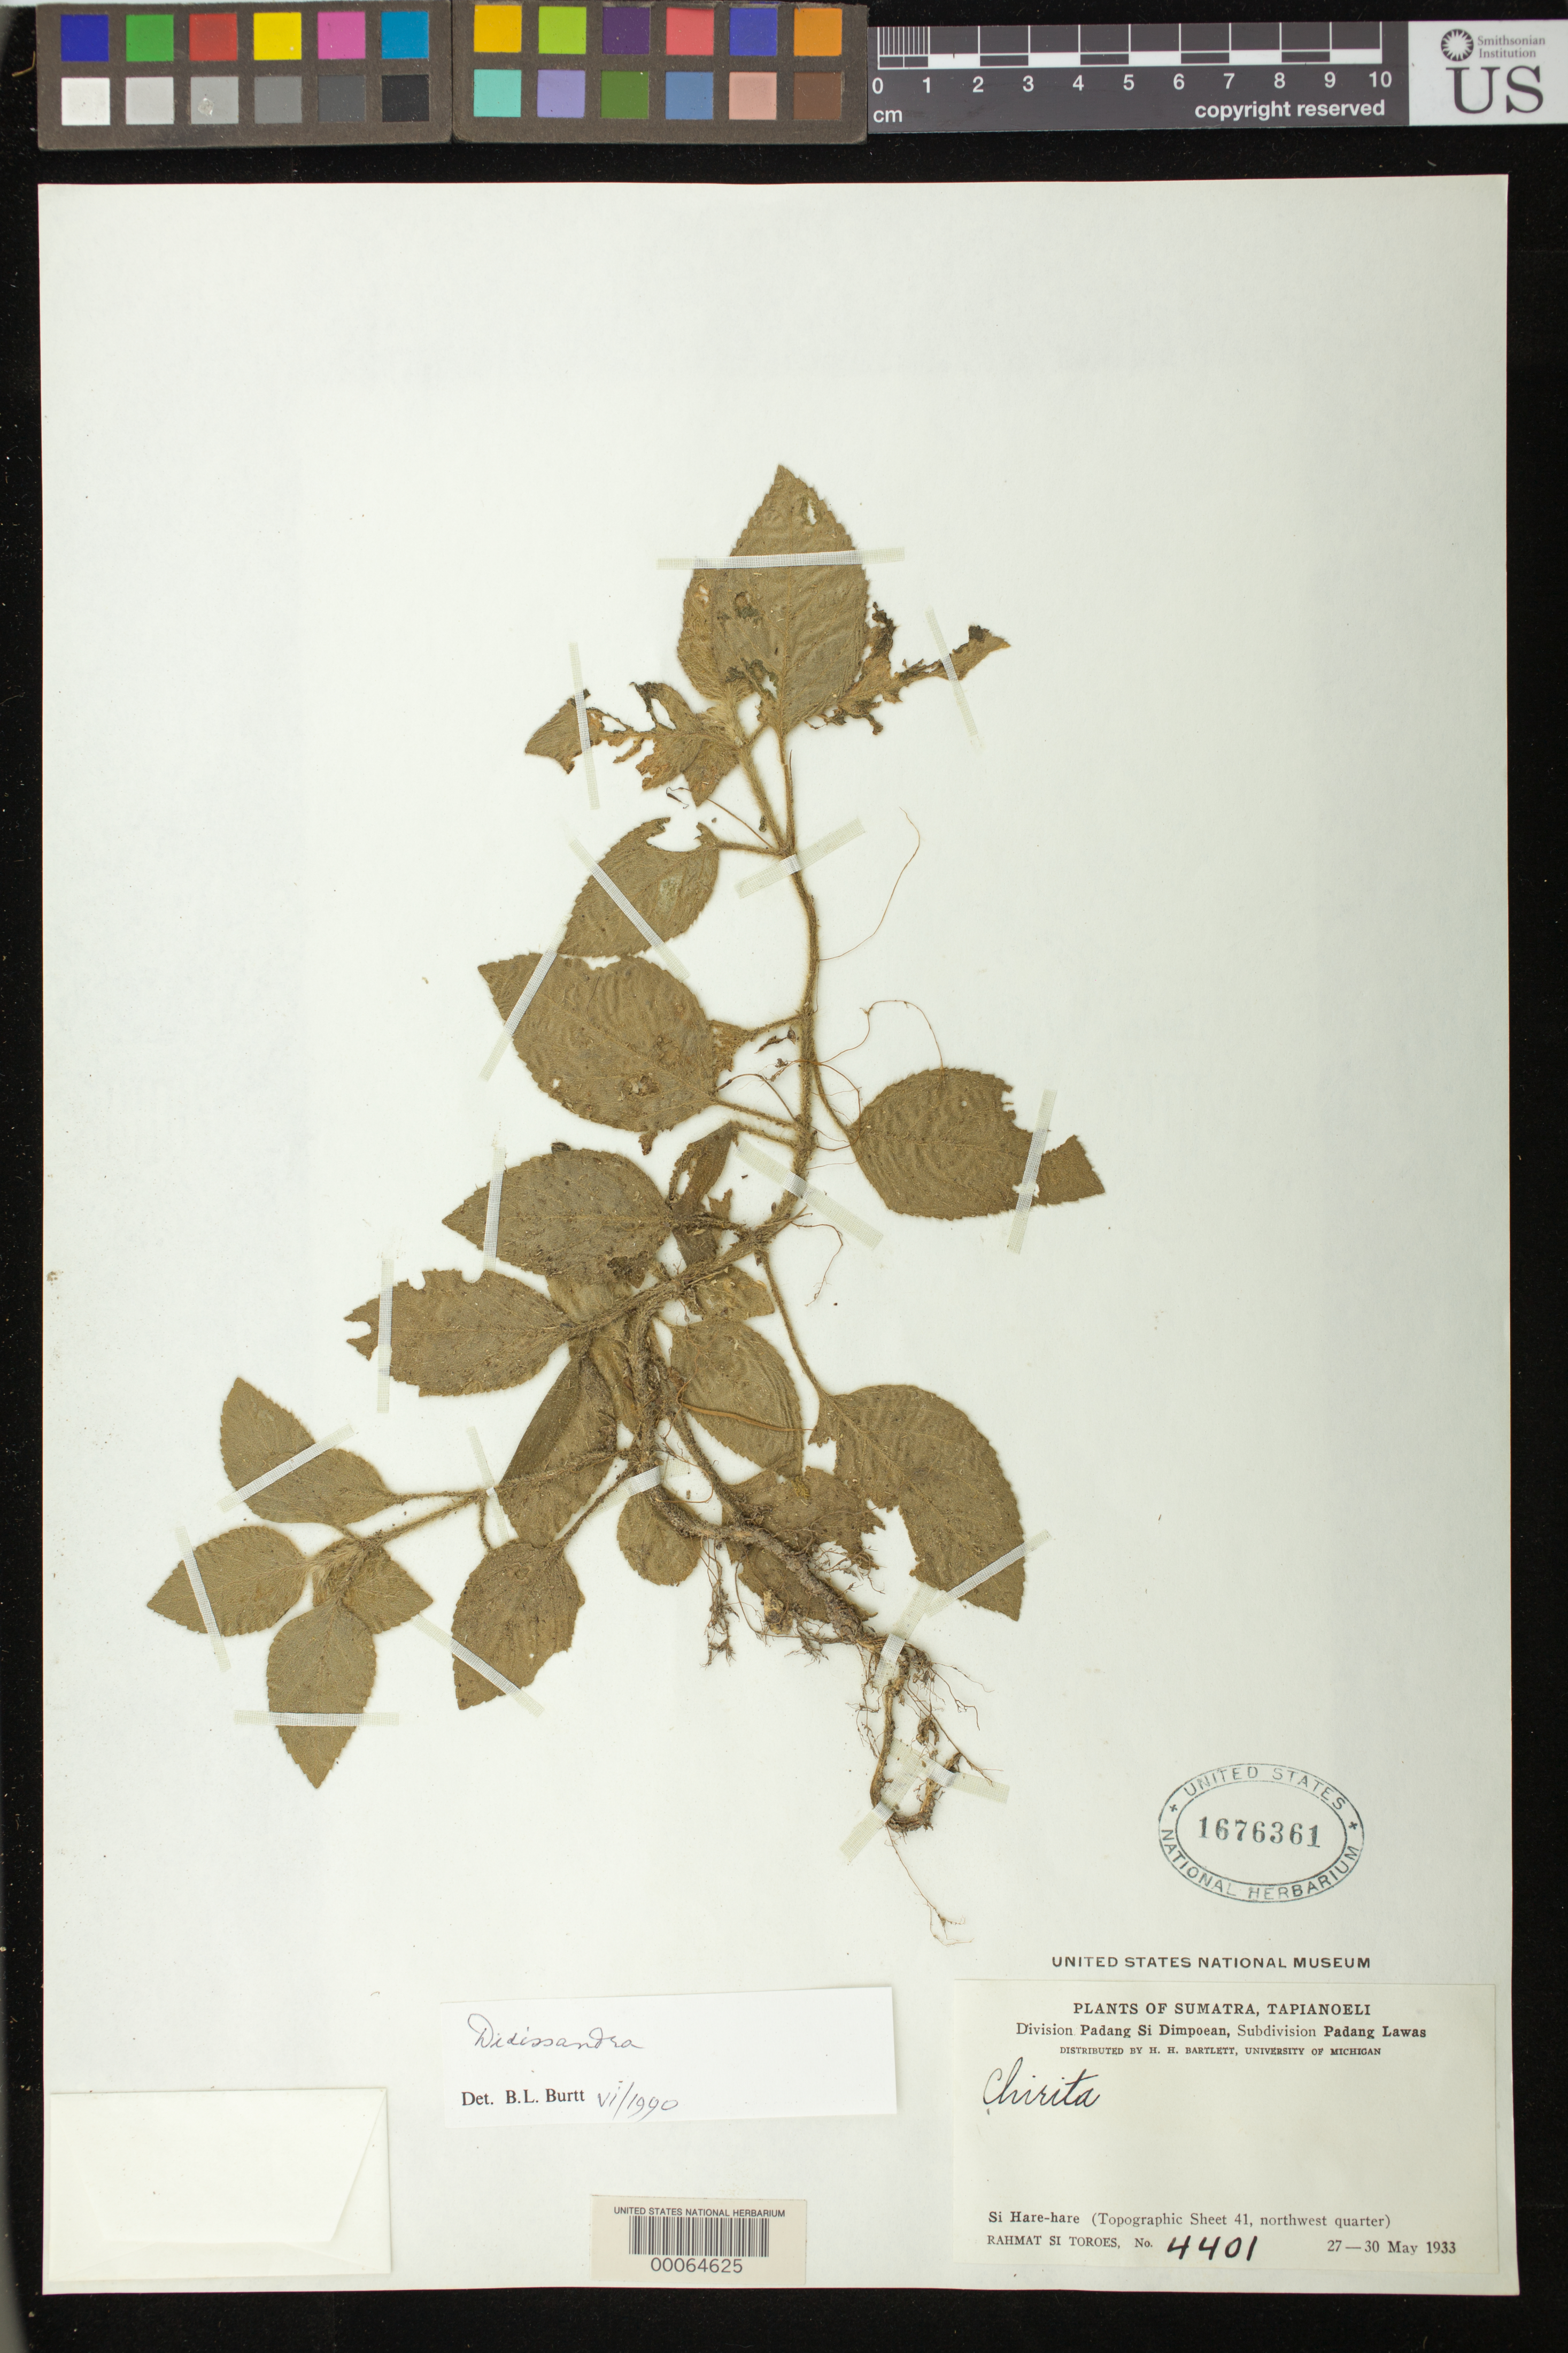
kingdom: Plantae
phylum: Tracheophyta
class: Magnoliopsida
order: Lamiales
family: Gesneriaceae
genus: Didissandra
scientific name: Didissandra sp.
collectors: Rahmat Si Boeea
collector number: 4401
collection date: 1933-05-27/1933-05-30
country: Indonesia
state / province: Sumatra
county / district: Sumatera Utara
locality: Tapianoeli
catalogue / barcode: US 1676361